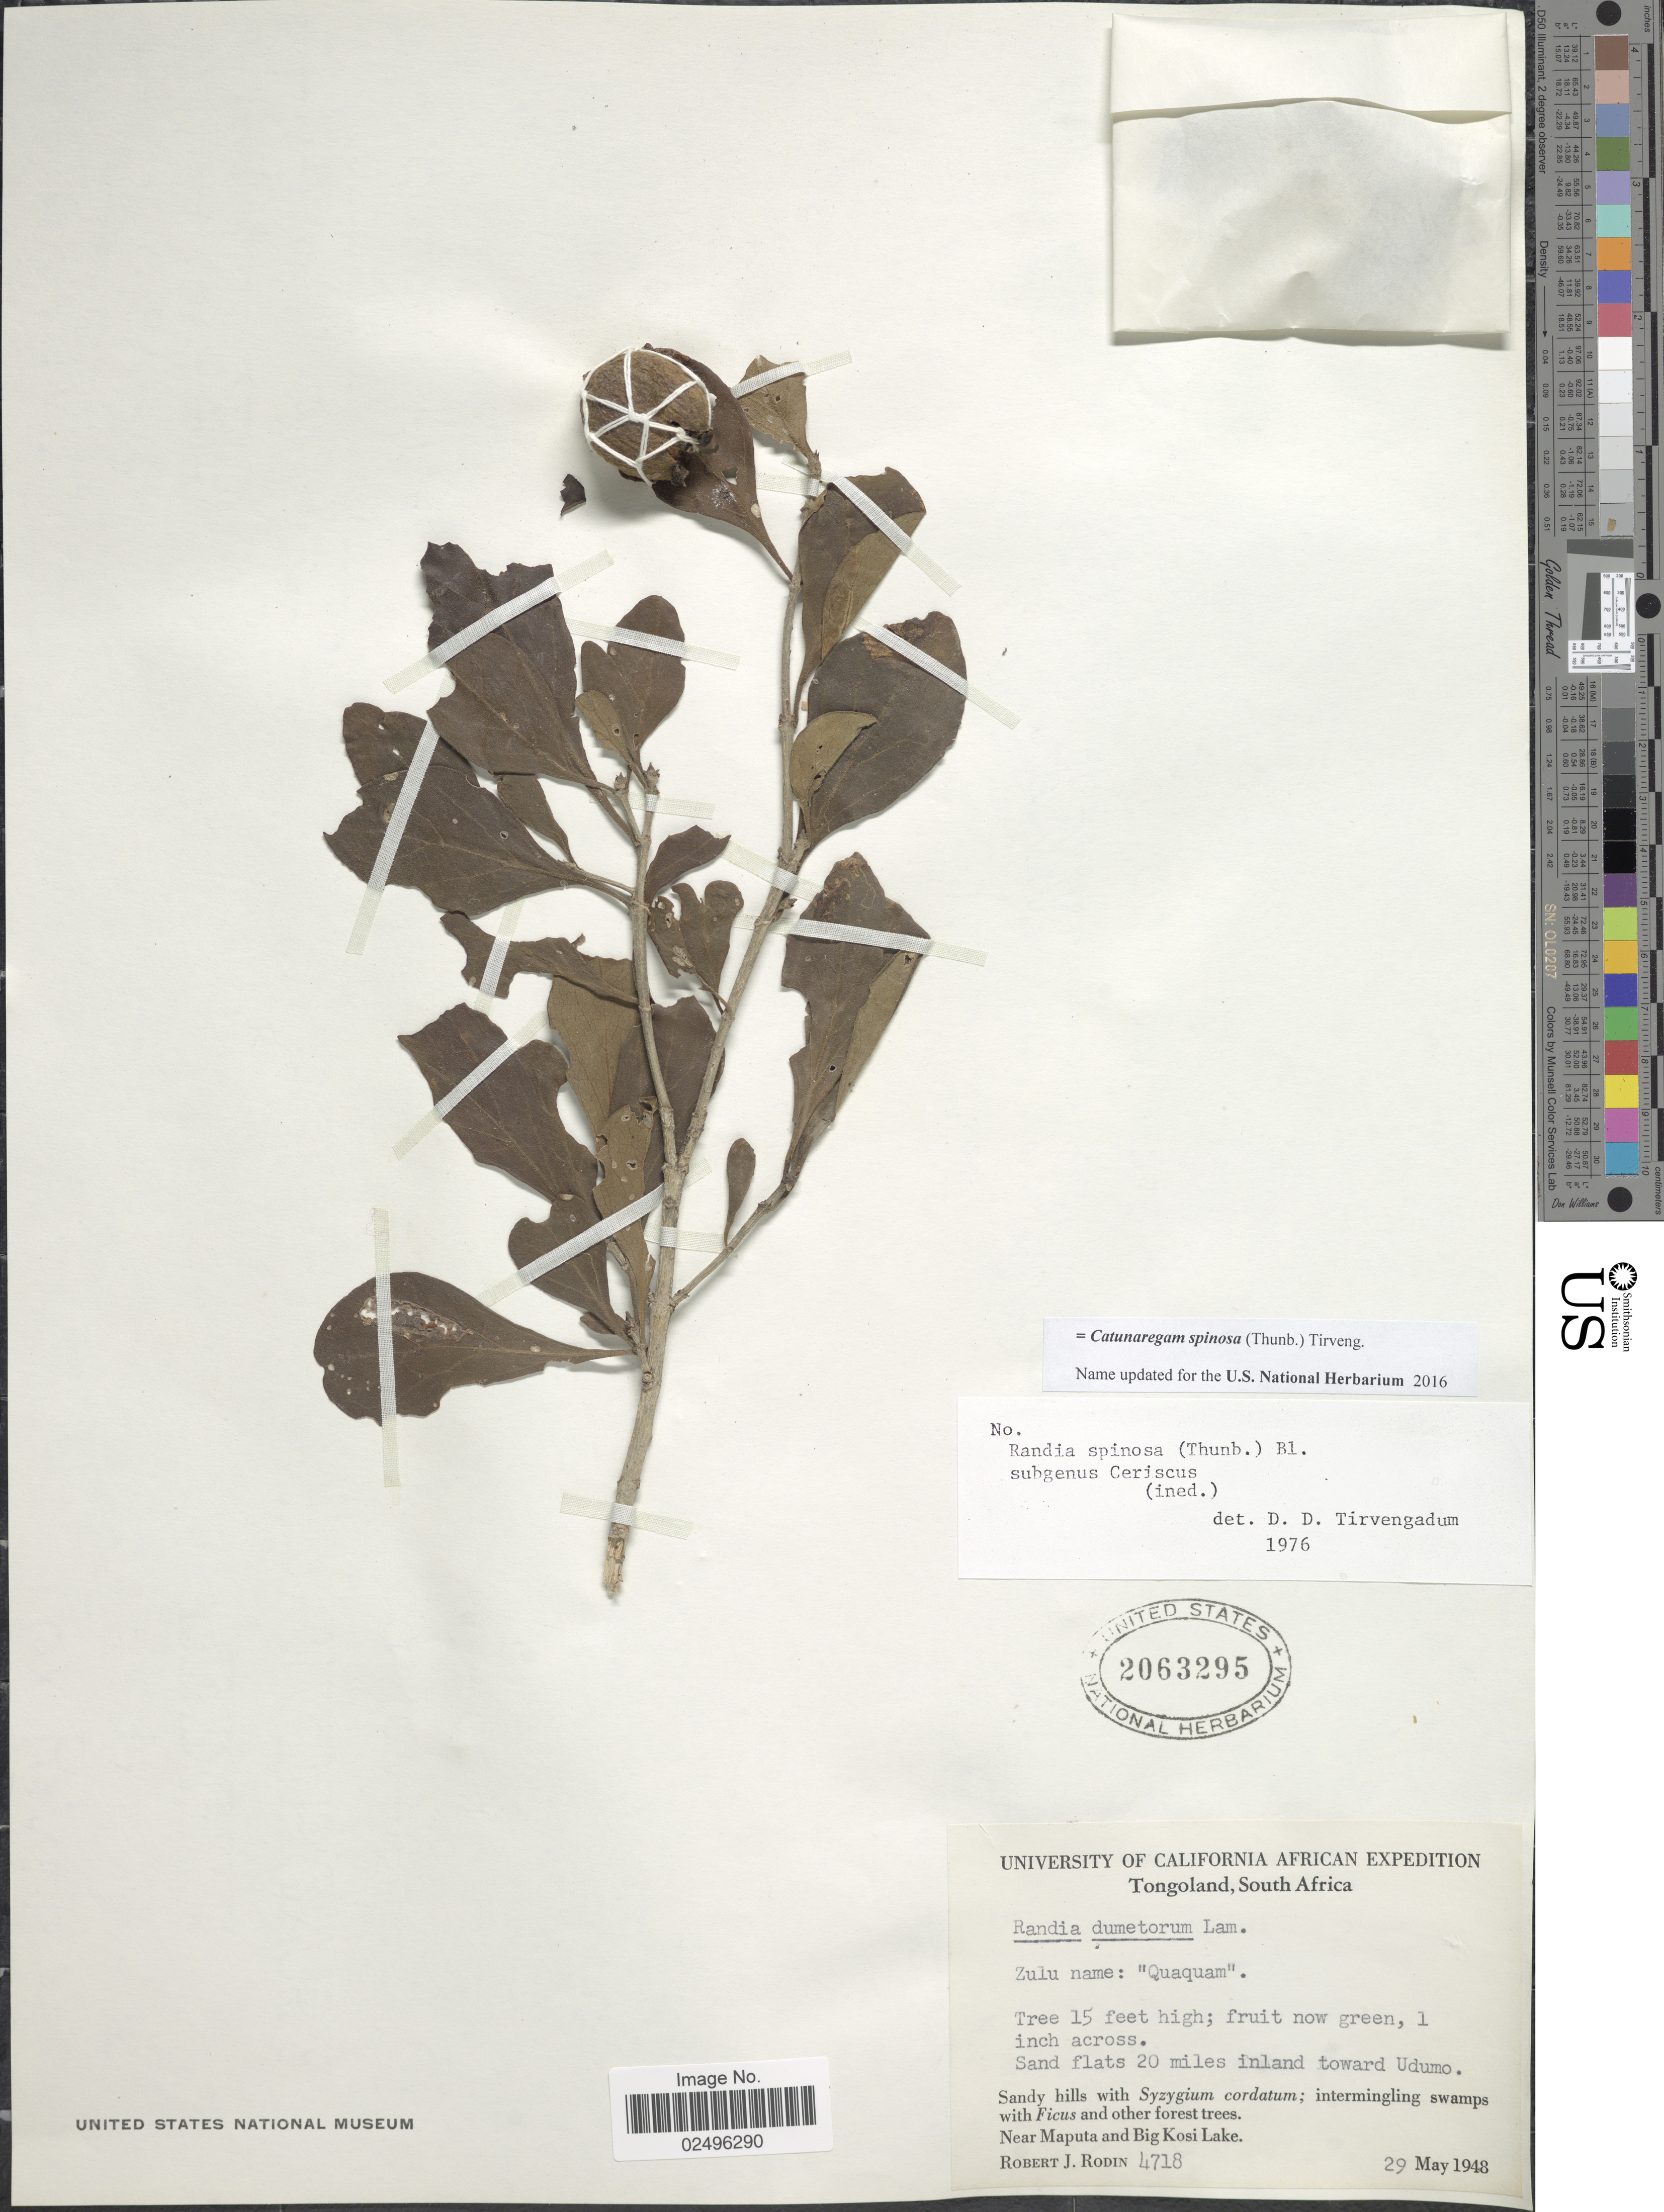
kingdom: Plantae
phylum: Tracheophyta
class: Magnoliopsida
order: Gentianales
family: Rubiaceae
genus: Catunaregam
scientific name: Catunaregam spinosa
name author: (Thunb.) Tirveng.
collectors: R. J. Rodin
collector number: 4718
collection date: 1948-05-29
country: South Africa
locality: Tongoland. 20 miles inland toward Udumo. Near Maputa and Big Kosi Lake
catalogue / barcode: US 2063295